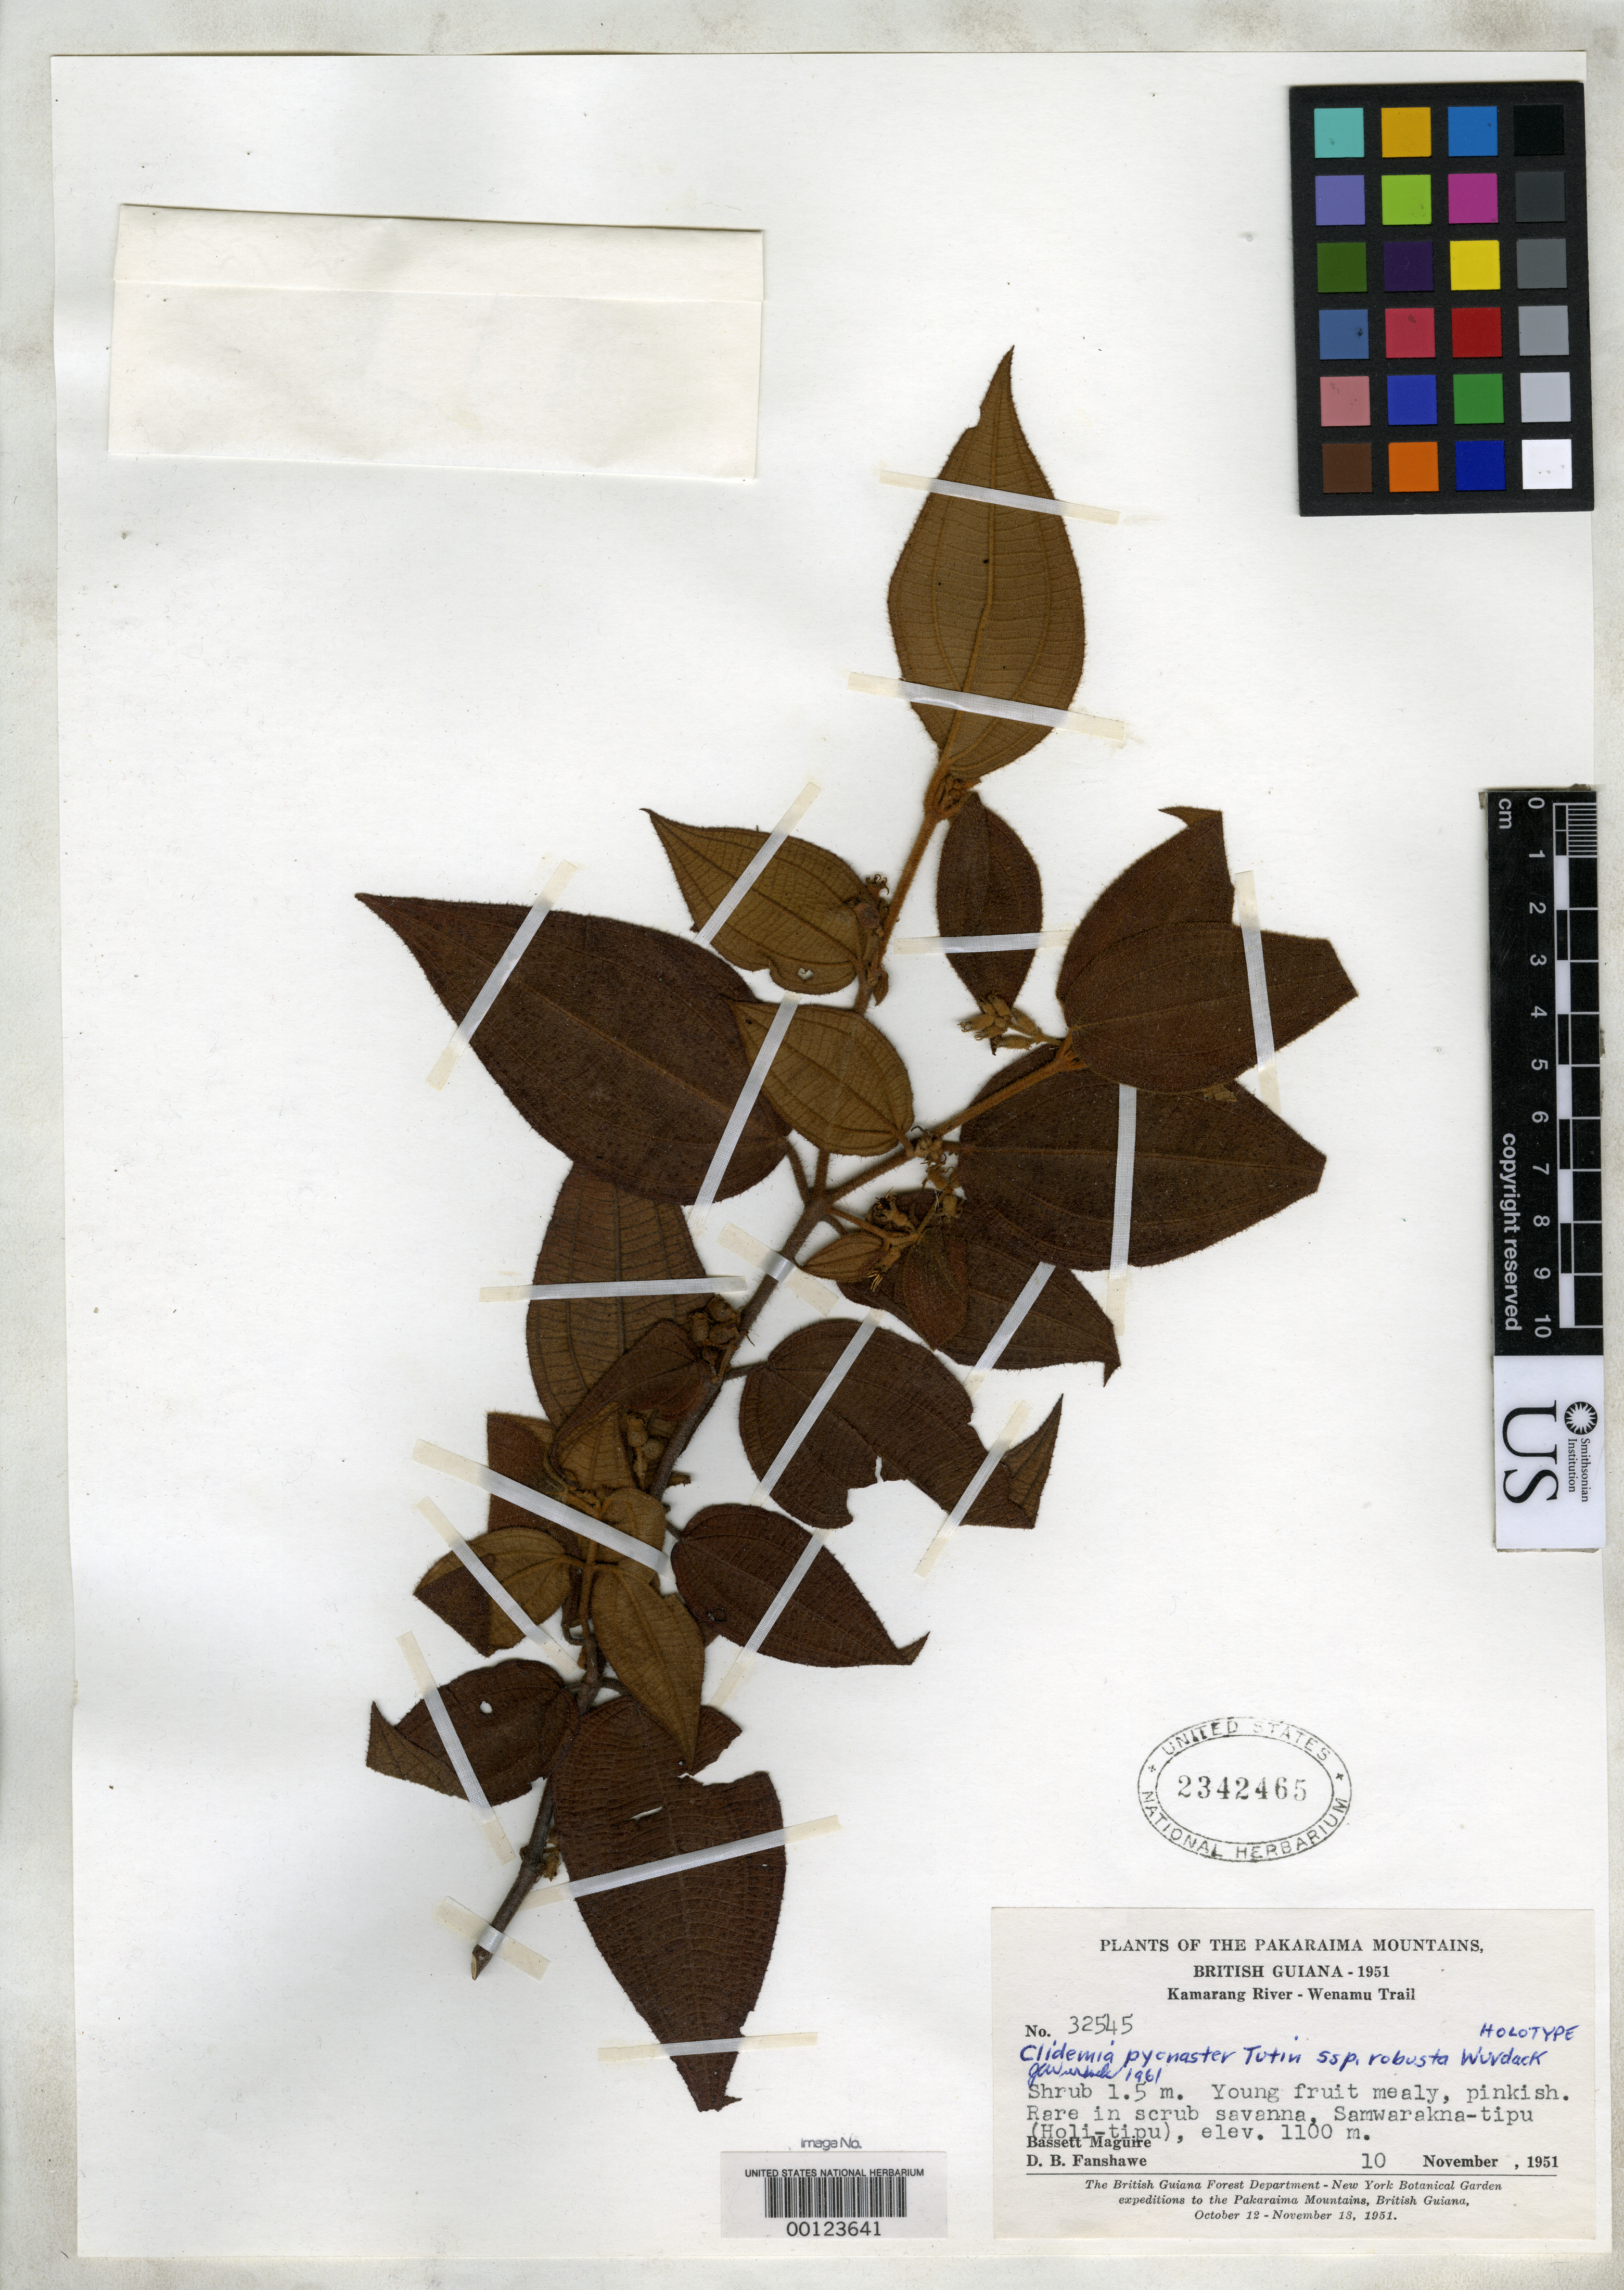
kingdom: Plantae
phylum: Tracheophyta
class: Magnoliopsida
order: Myrtales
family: Melastomataceae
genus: Clidemia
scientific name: Clidemia pycnaster subsp. robusta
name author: Wurdack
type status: Holotype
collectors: B. Maguire & D. B. Fanshawe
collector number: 32545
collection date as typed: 10 Nov 1951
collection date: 1951-11-10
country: Guyana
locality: Samwarakna-tipu.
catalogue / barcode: US 2342465